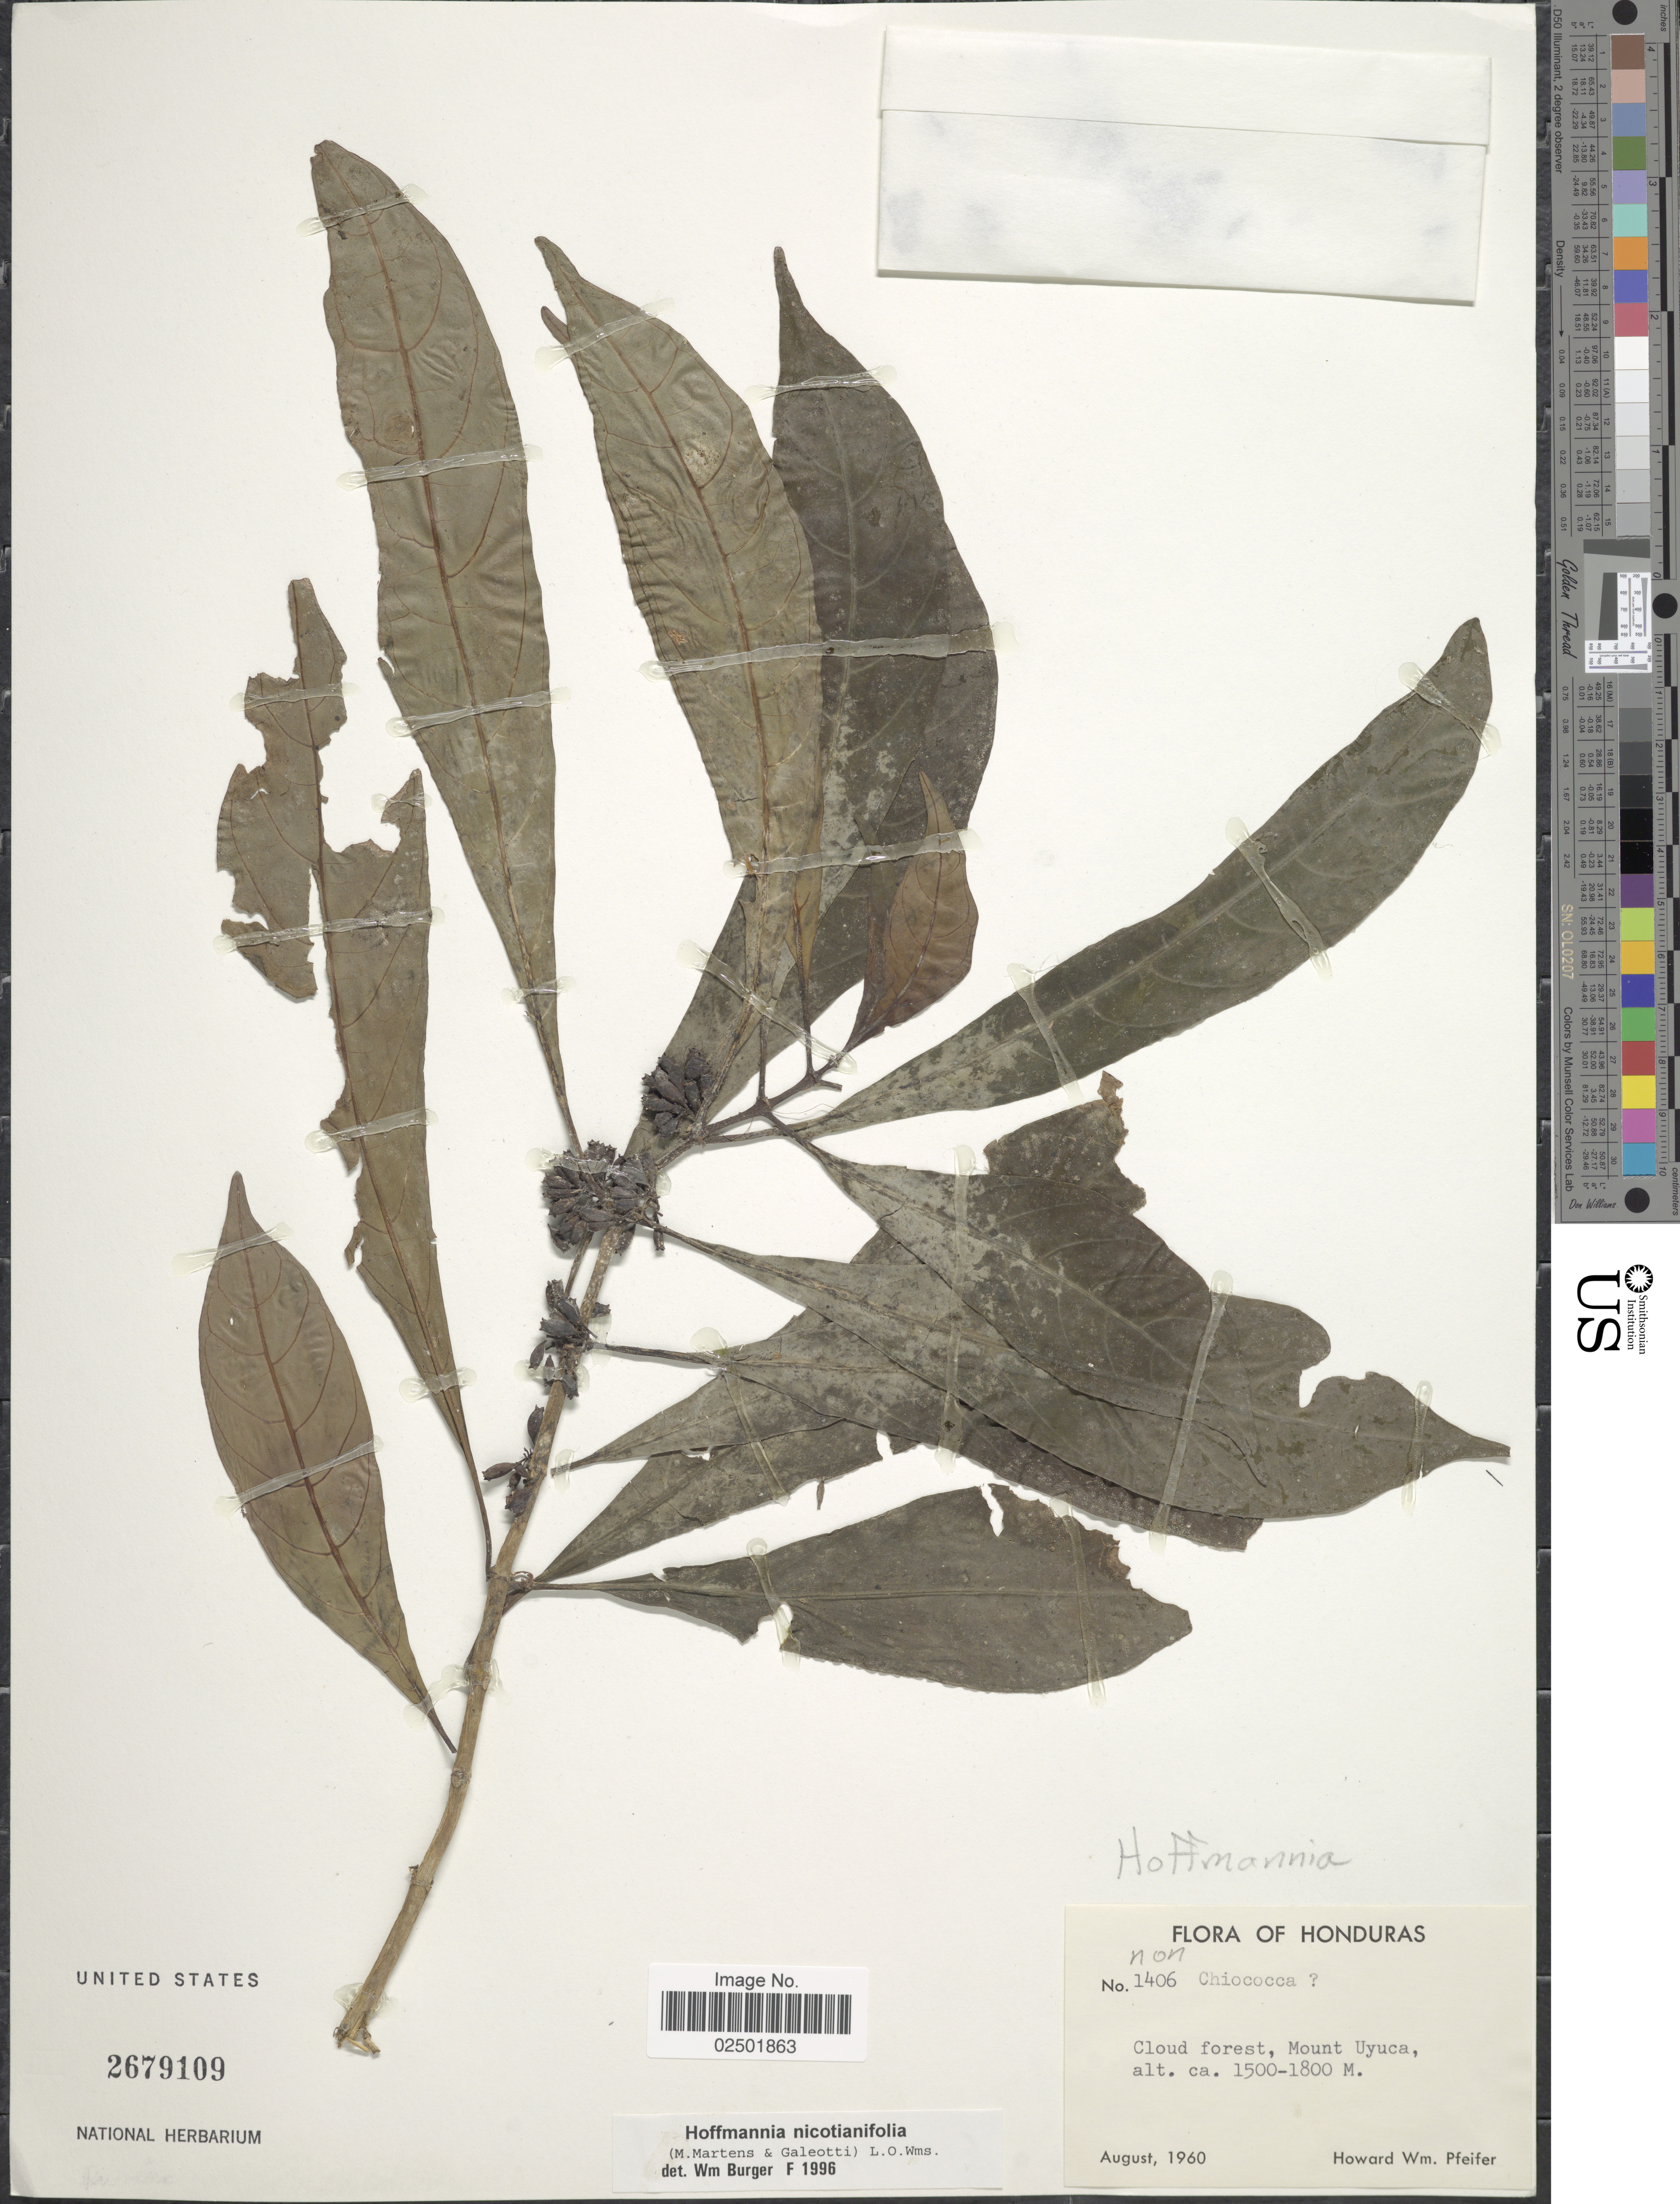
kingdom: Plantae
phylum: Tracheophyta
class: Magnoliopsida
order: Gentianales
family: Rubiaceae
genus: Hoffmannia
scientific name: Hoffmannia nicotianifolia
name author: (M. Martens & Galeoti) L.O. Williams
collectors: H. W. Pfeifer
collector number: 1406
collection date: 1960-08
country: Honduras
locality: Mount Uyuca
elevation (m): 1500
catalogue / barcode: US 2679109